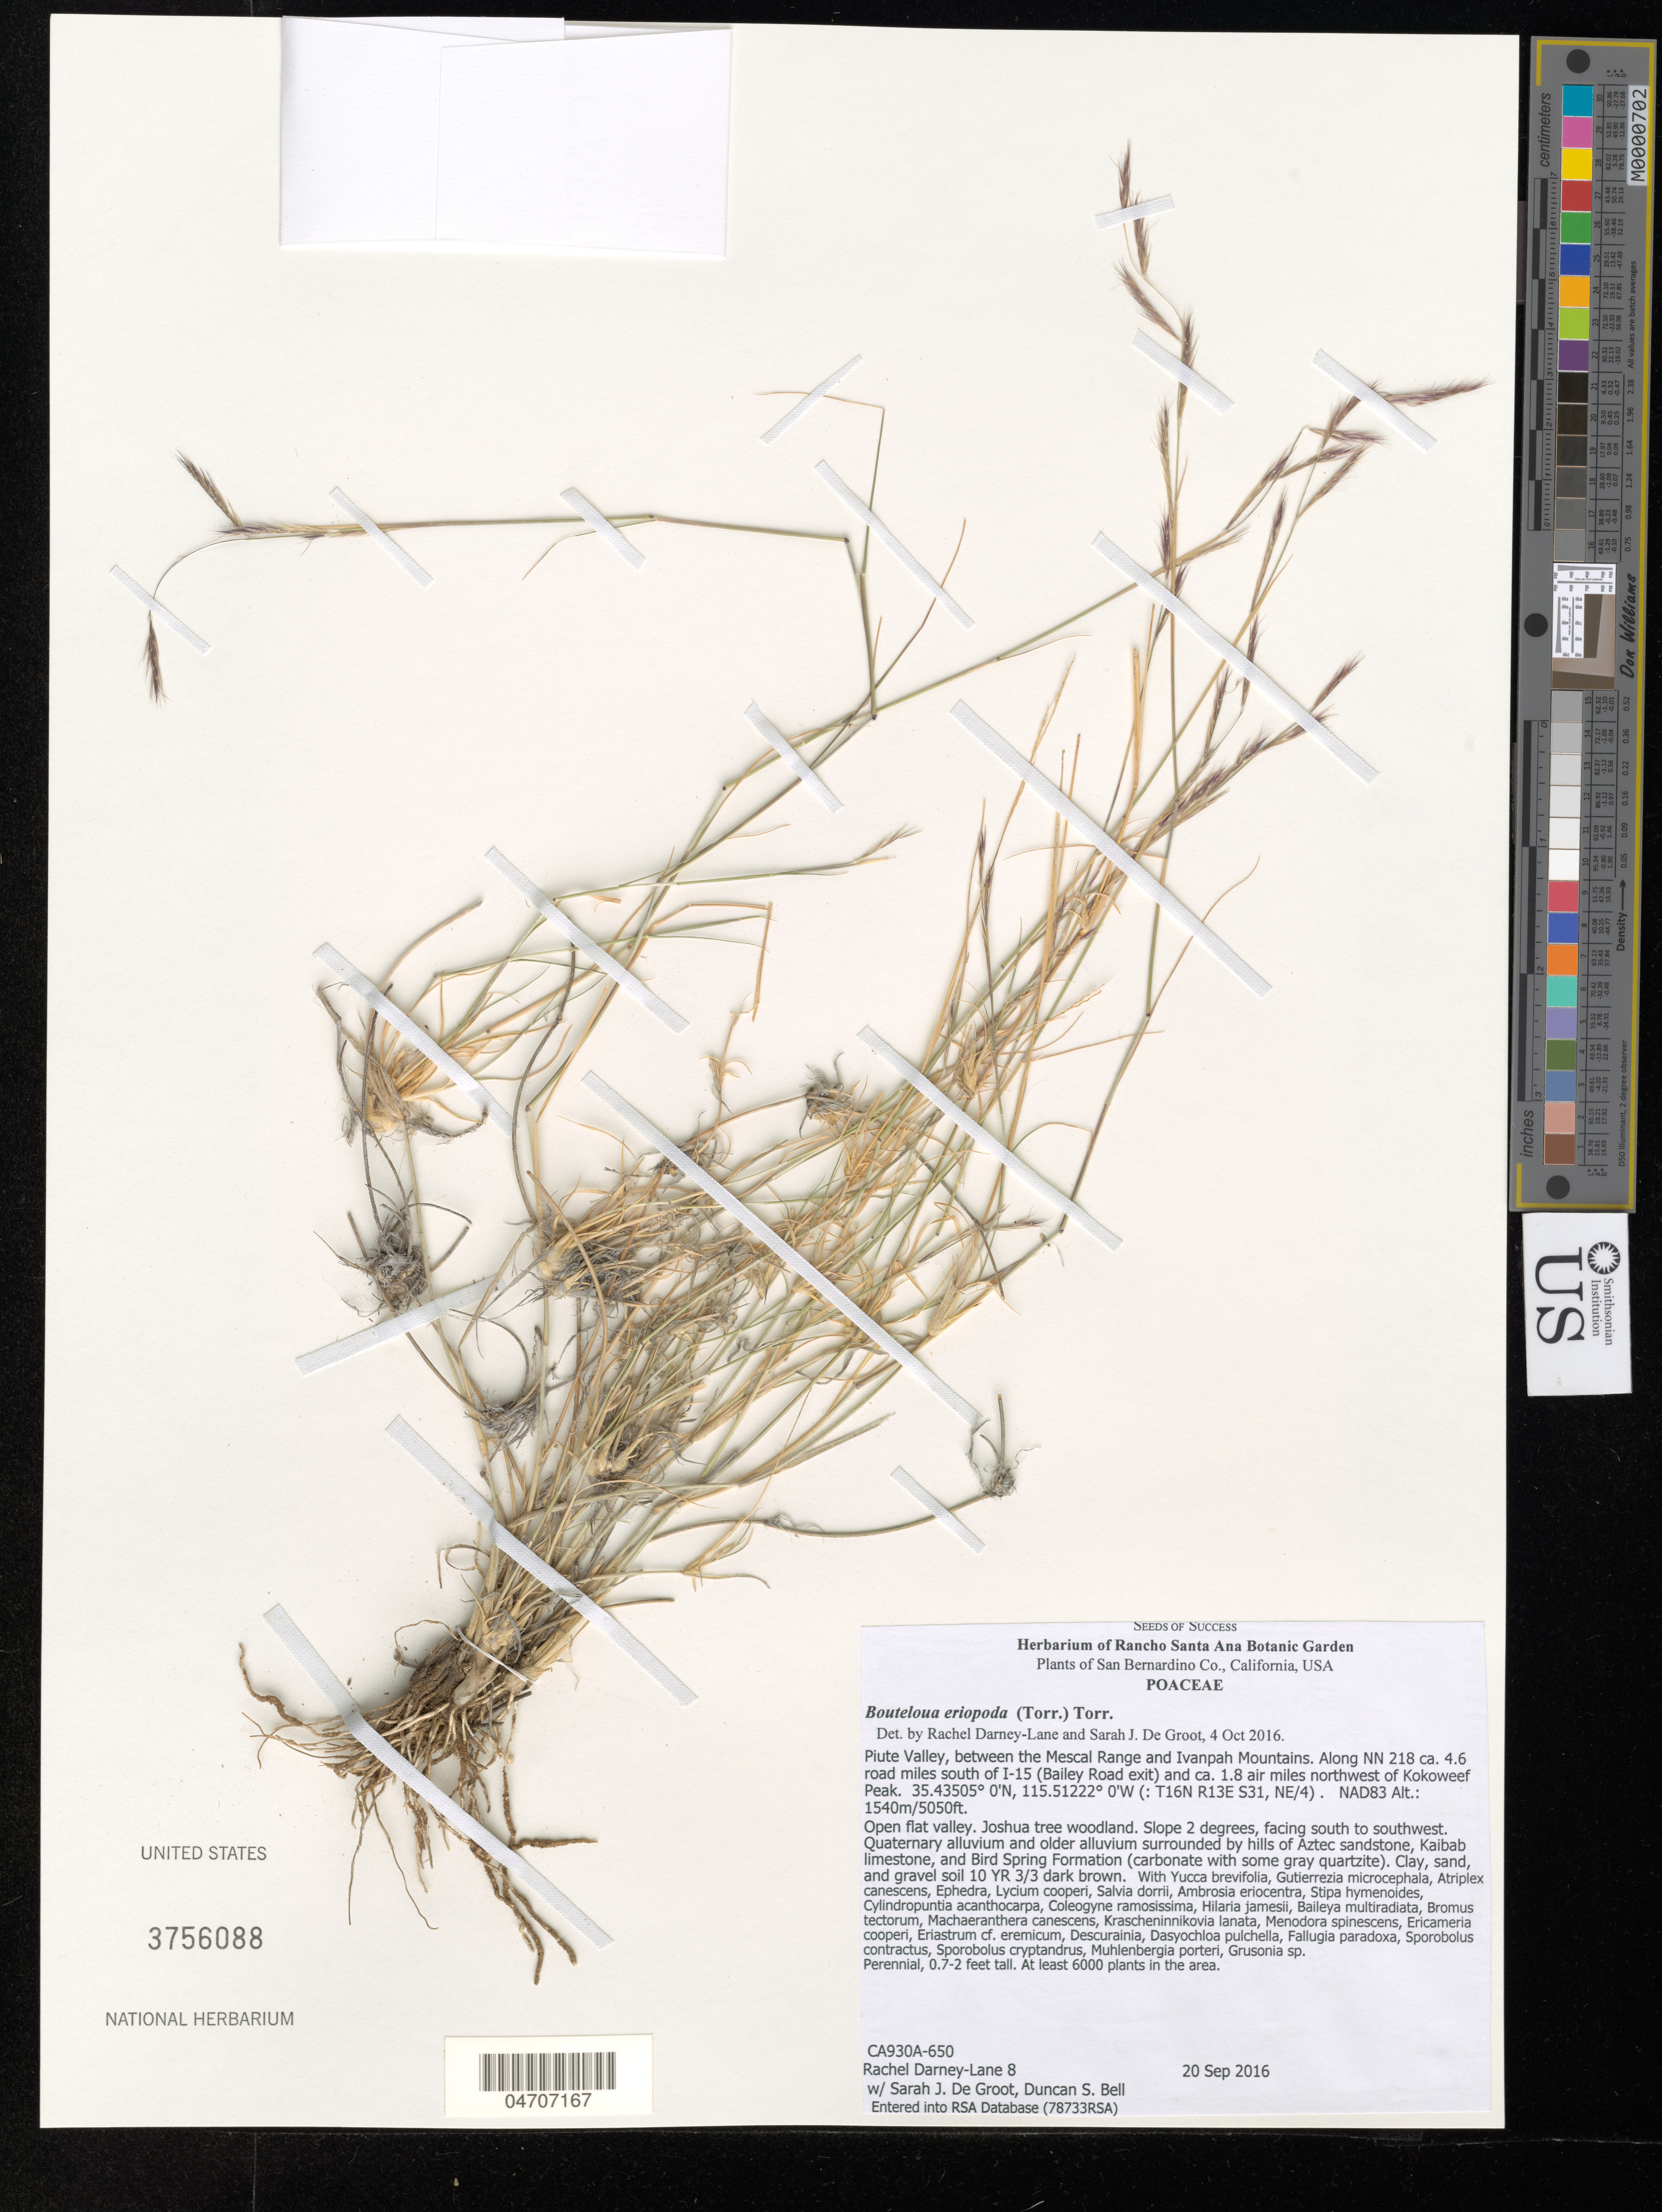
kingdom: Plantae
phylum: Tracheophyta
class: Liliopsida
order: Poales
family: Poaceae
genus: Bouteloua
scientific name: Bouteloua eriopoda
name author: (Torr.) Torr.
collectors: R. Darney-Lane, S. De Groot & D. S. Bell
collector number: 8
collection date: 2016-09-20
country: United States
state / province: California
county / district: San Bernardino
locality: San Bernardino Co. Piute Valley, between the Mescal Range and Ivanpah Mountains. Along NN 218 ca. 4.6 road miles south of I-15 (Bailey Road exit) and ca. 1.8 air miles northwest of Kokoweef Peak. (: T16N R13E S31, NE/4). NAD83. 15 (Bailey Road exit). (: T15N R14E S4, W edge). NAD83.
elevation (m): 1540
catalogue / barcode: US 3756088